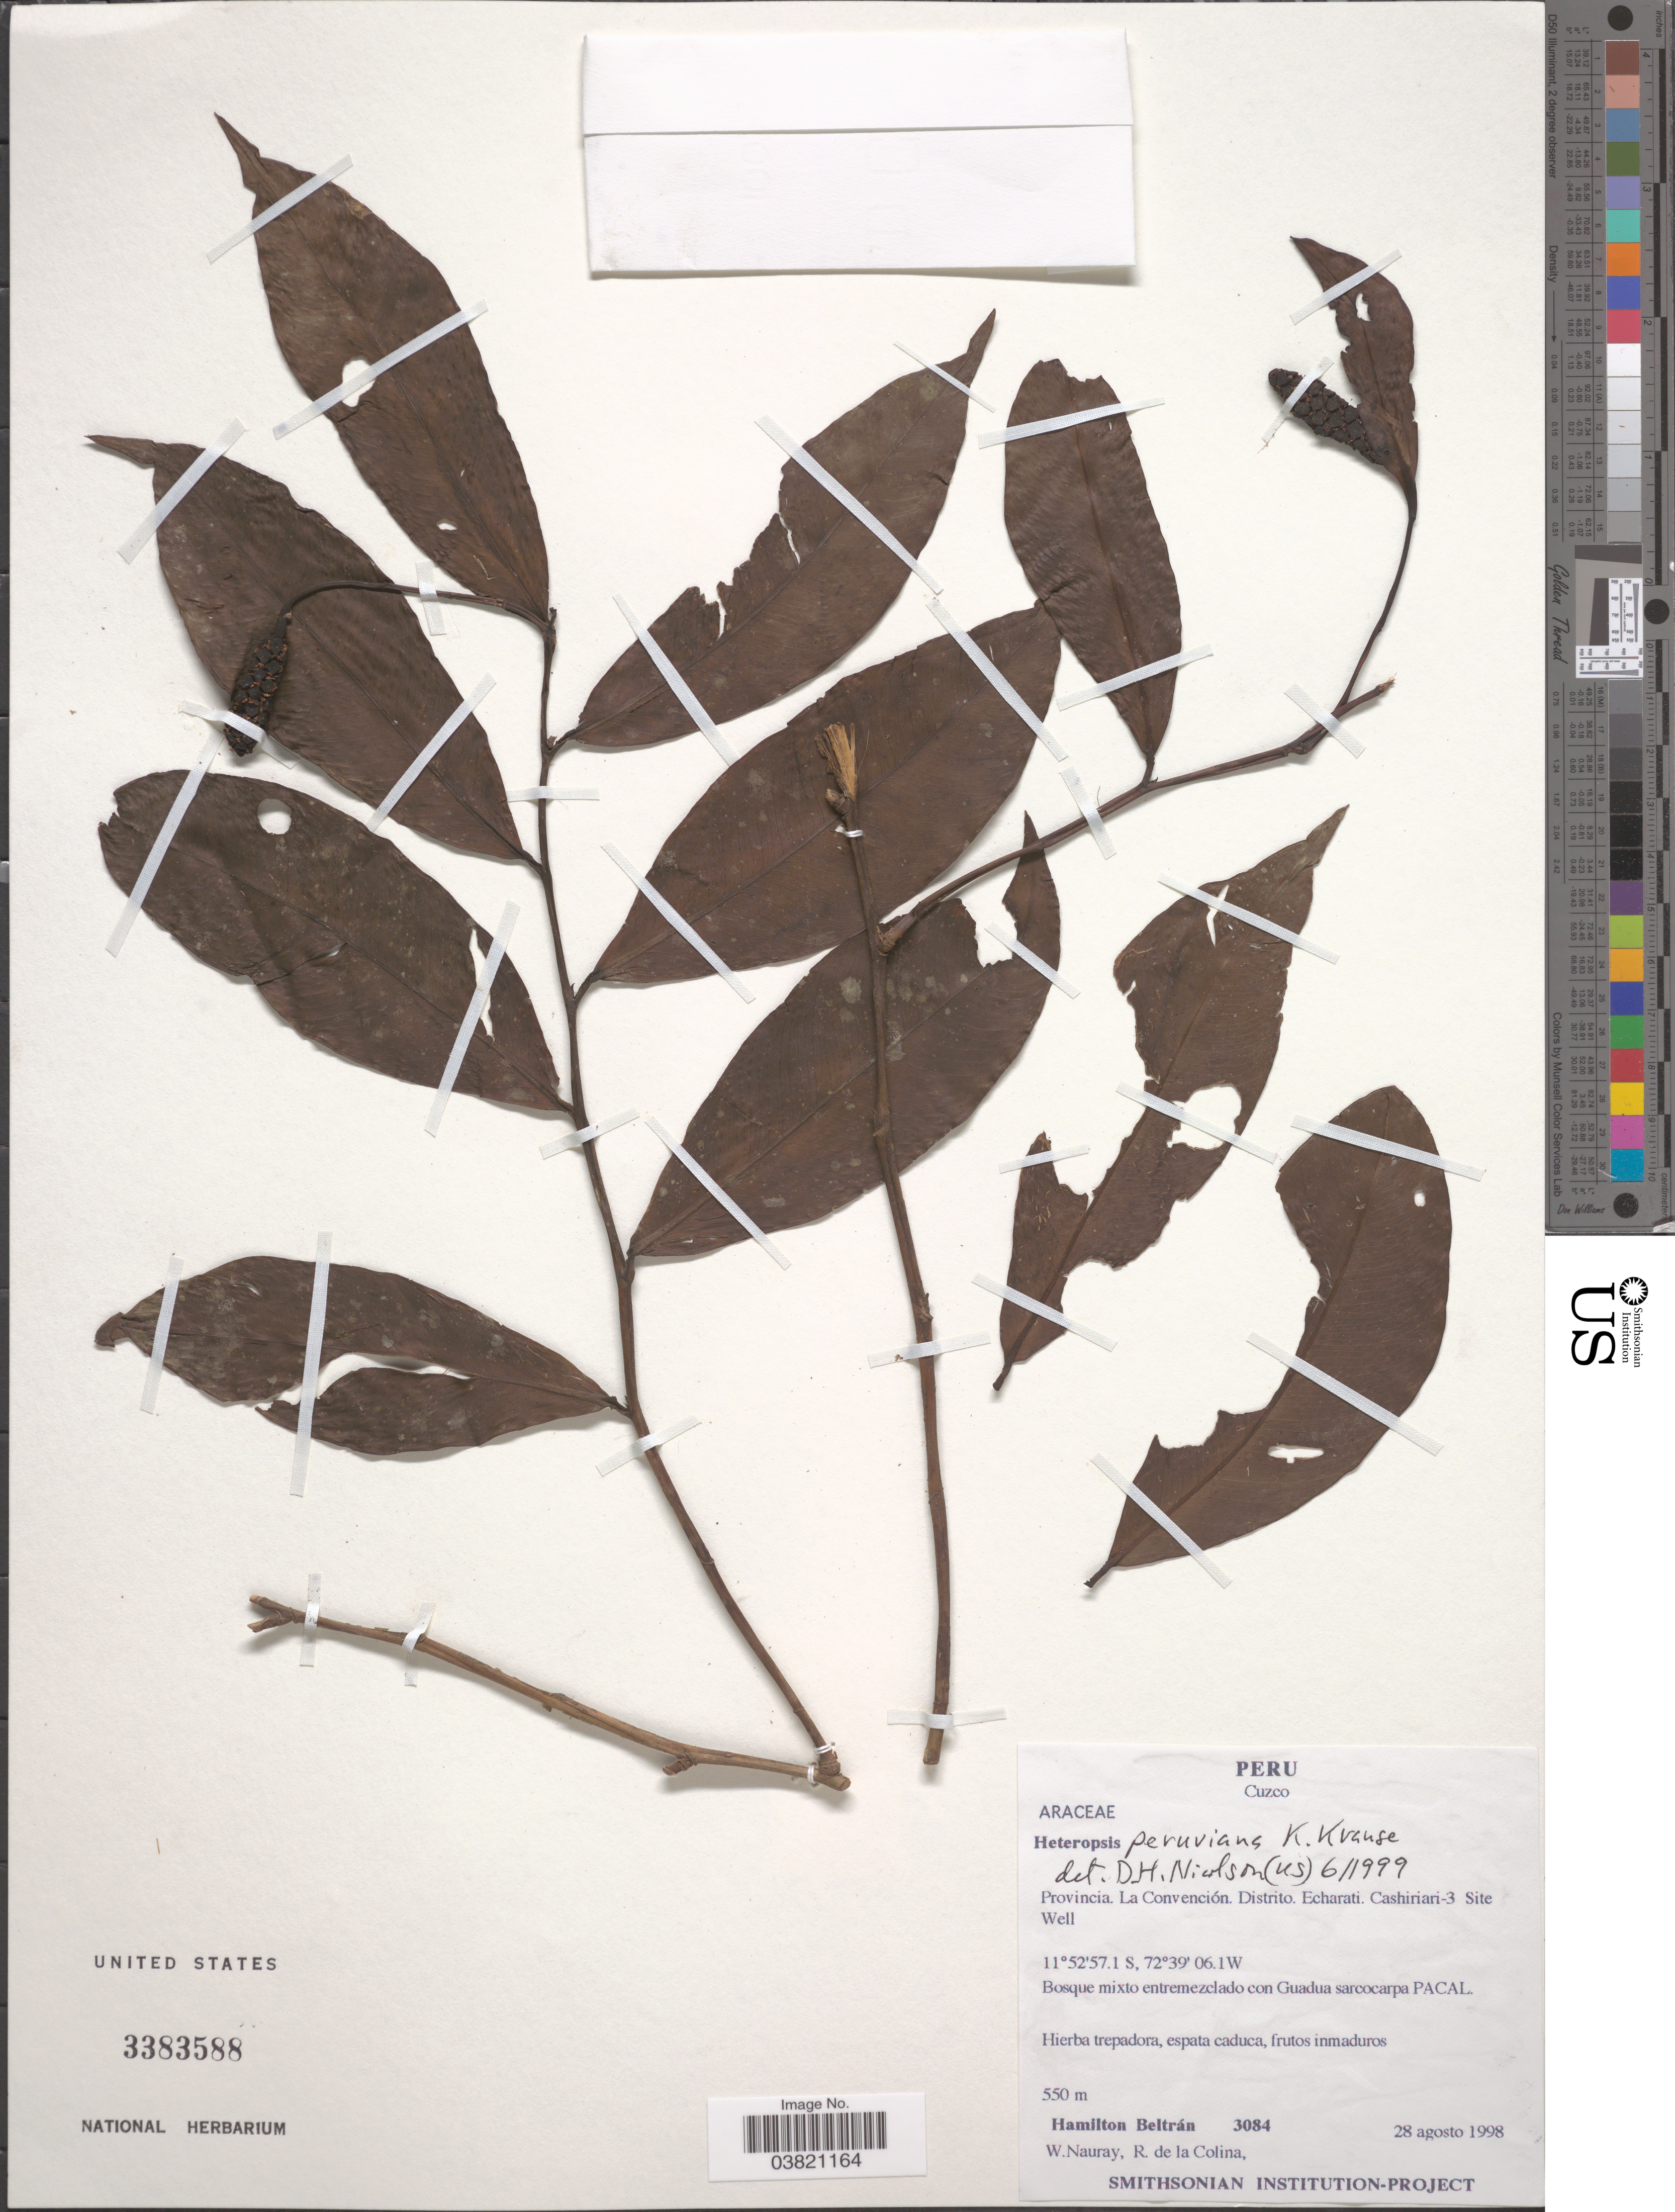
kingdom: Plantae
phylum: Tracheophyta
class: Liliopsida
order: Alismatales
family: Araceae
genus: Heteropsis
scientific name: Heteropsis peruviana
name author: K. Krause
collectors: H. Beltran, W. Nauray & R. de La Colina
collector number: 3084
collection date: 1998-08-28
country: Peru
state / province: Cusco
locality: Provincia. La Convención. Distrito. Echarati. Cashiriari- 3 Site Well.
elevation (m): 550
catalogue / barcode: US 3383588